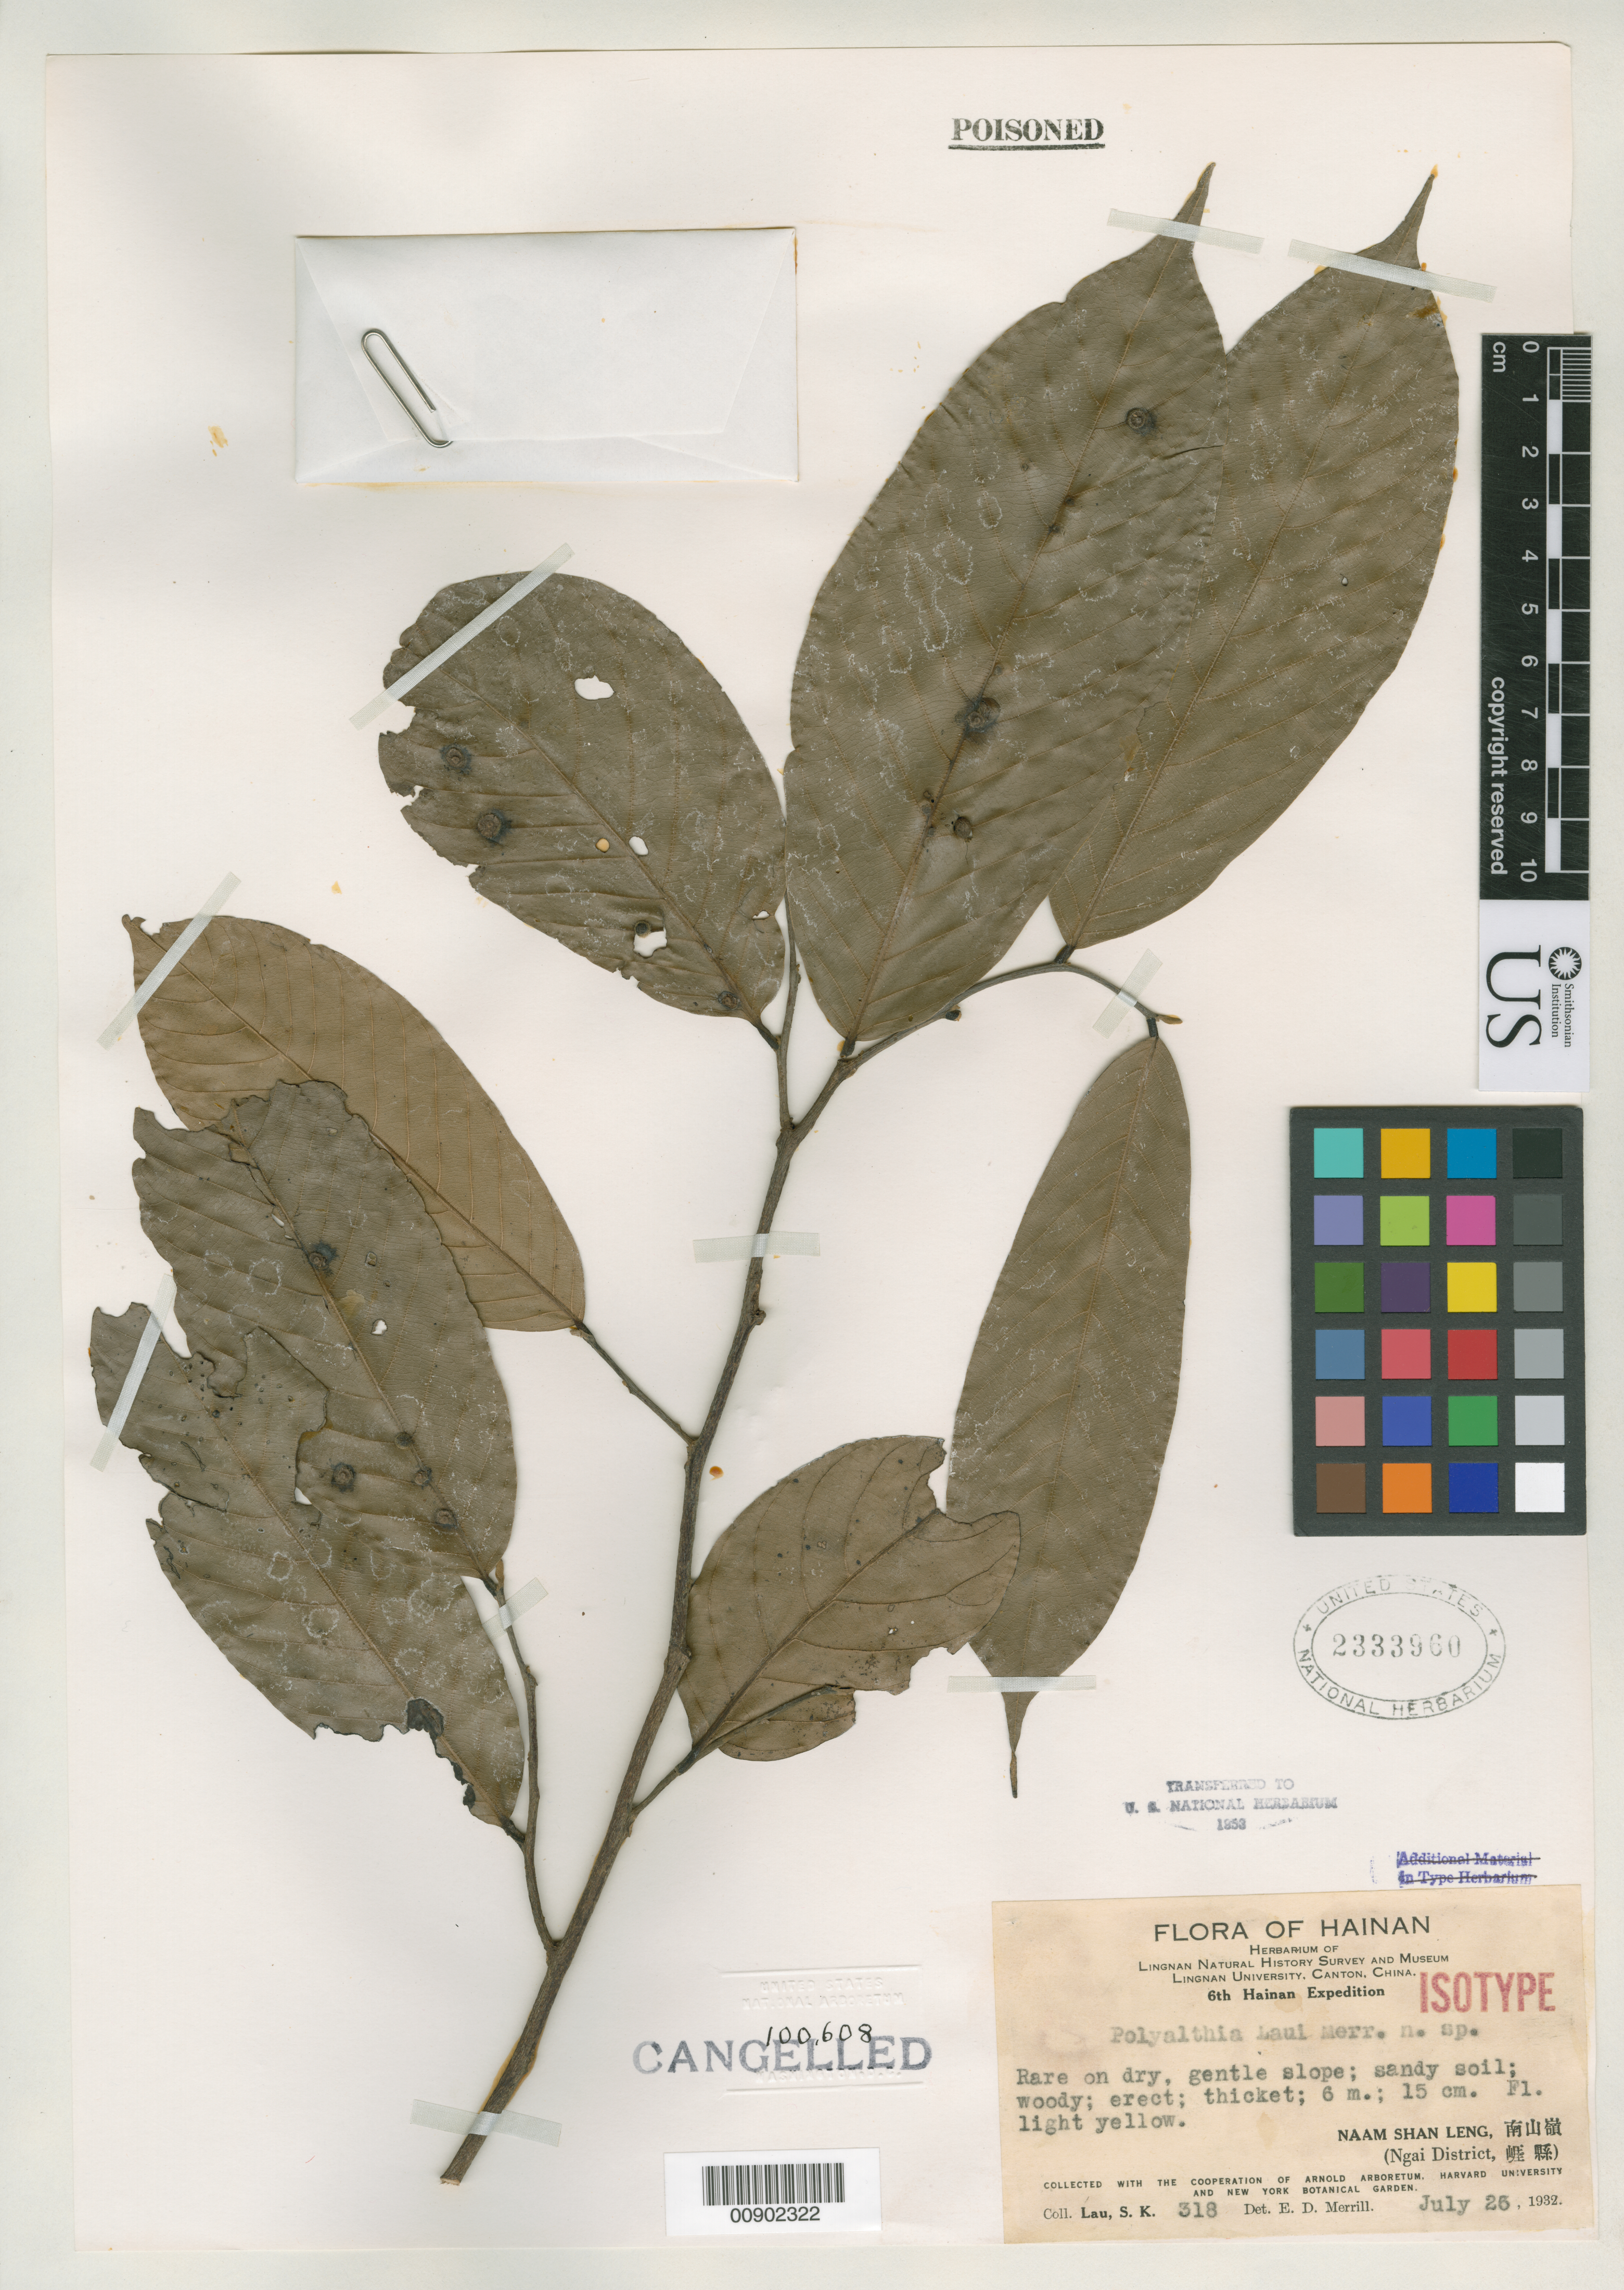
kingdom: Plantae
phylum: Tracheophyta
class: Magnoliopsida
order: Magnoliales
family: Annonaceae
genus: Polyalthia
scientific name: Polyalthia laui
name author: Merr.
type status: Isotype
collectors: S. K. Lau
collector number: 318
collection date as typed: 26 Jul 1932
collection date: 1932-07-26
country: China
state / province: Guangdong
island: Hainan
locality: Naam Shan Leng (Ngai District).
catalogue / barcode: US 2333960